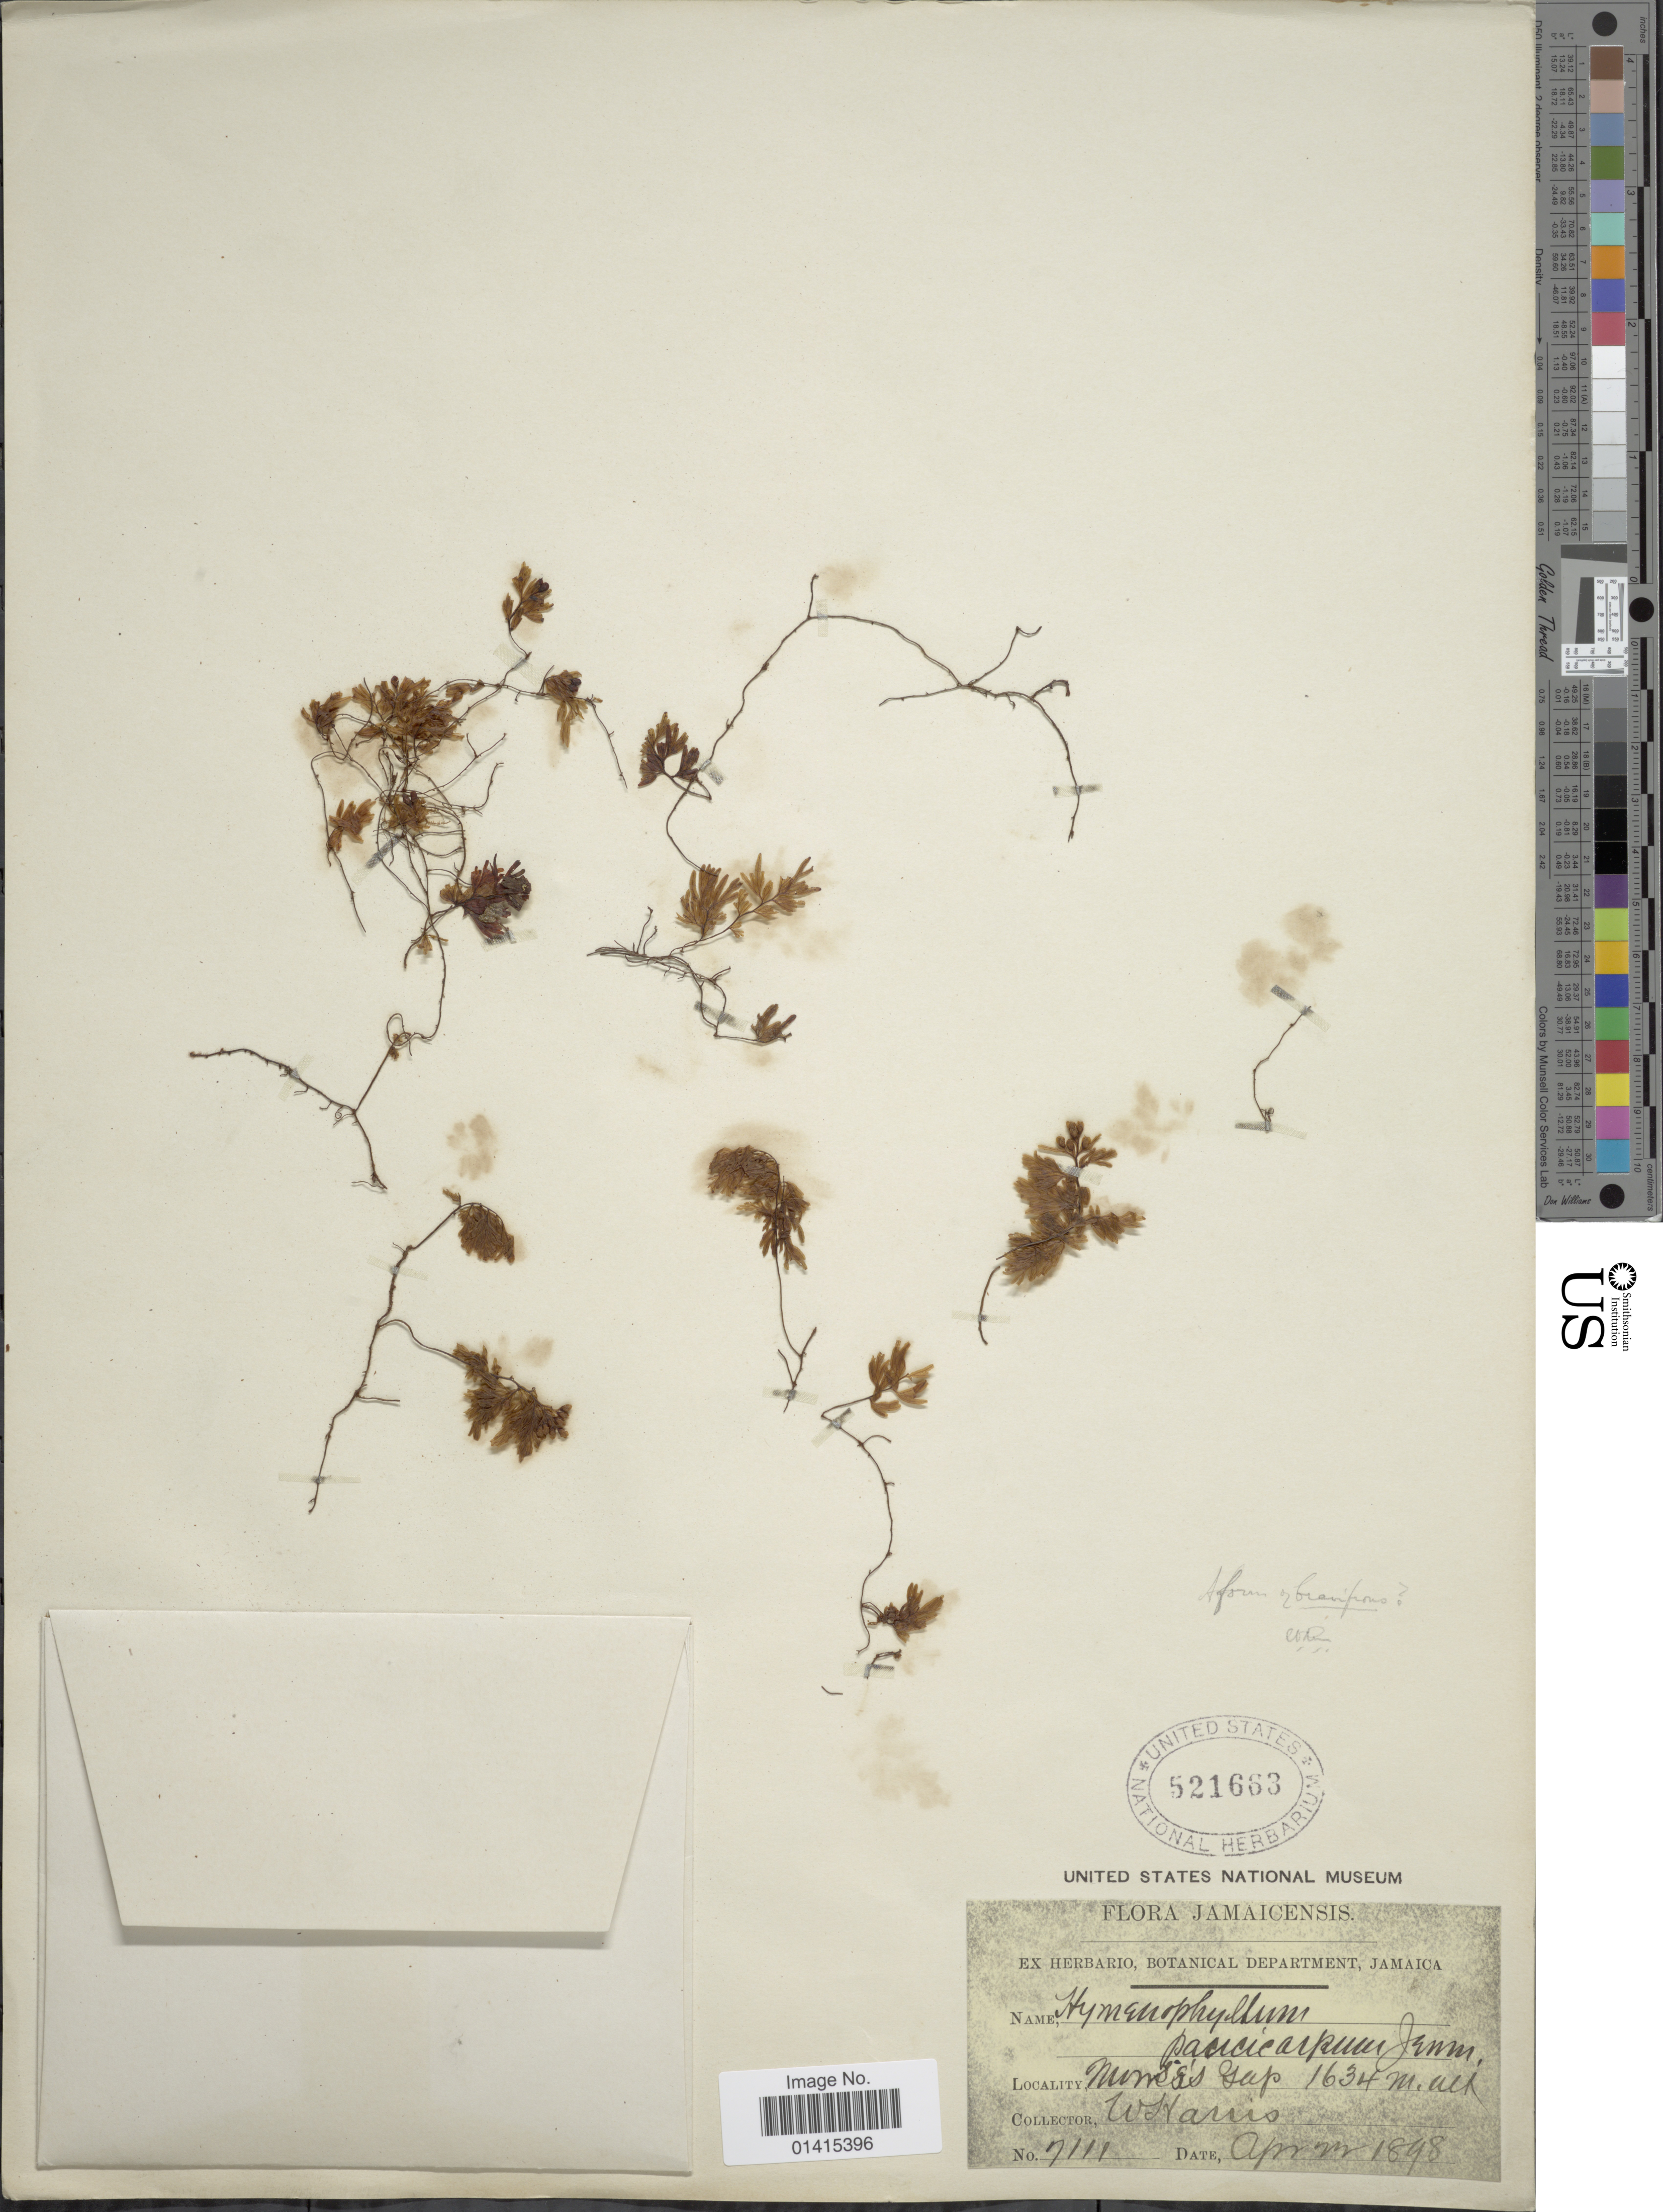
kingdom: Plantae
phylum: Tracheophyta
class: Polypodiopsida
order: Hymenophyllales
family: Hymenophyllaceae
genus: Hymenophyllum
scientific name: Hymenophyllum paucicarpum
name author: Jenman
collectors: W. Harris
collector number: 7111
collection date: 1898-04-22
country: Jamaica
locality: Morce's Gap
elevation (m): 1634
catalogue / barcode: US 521663